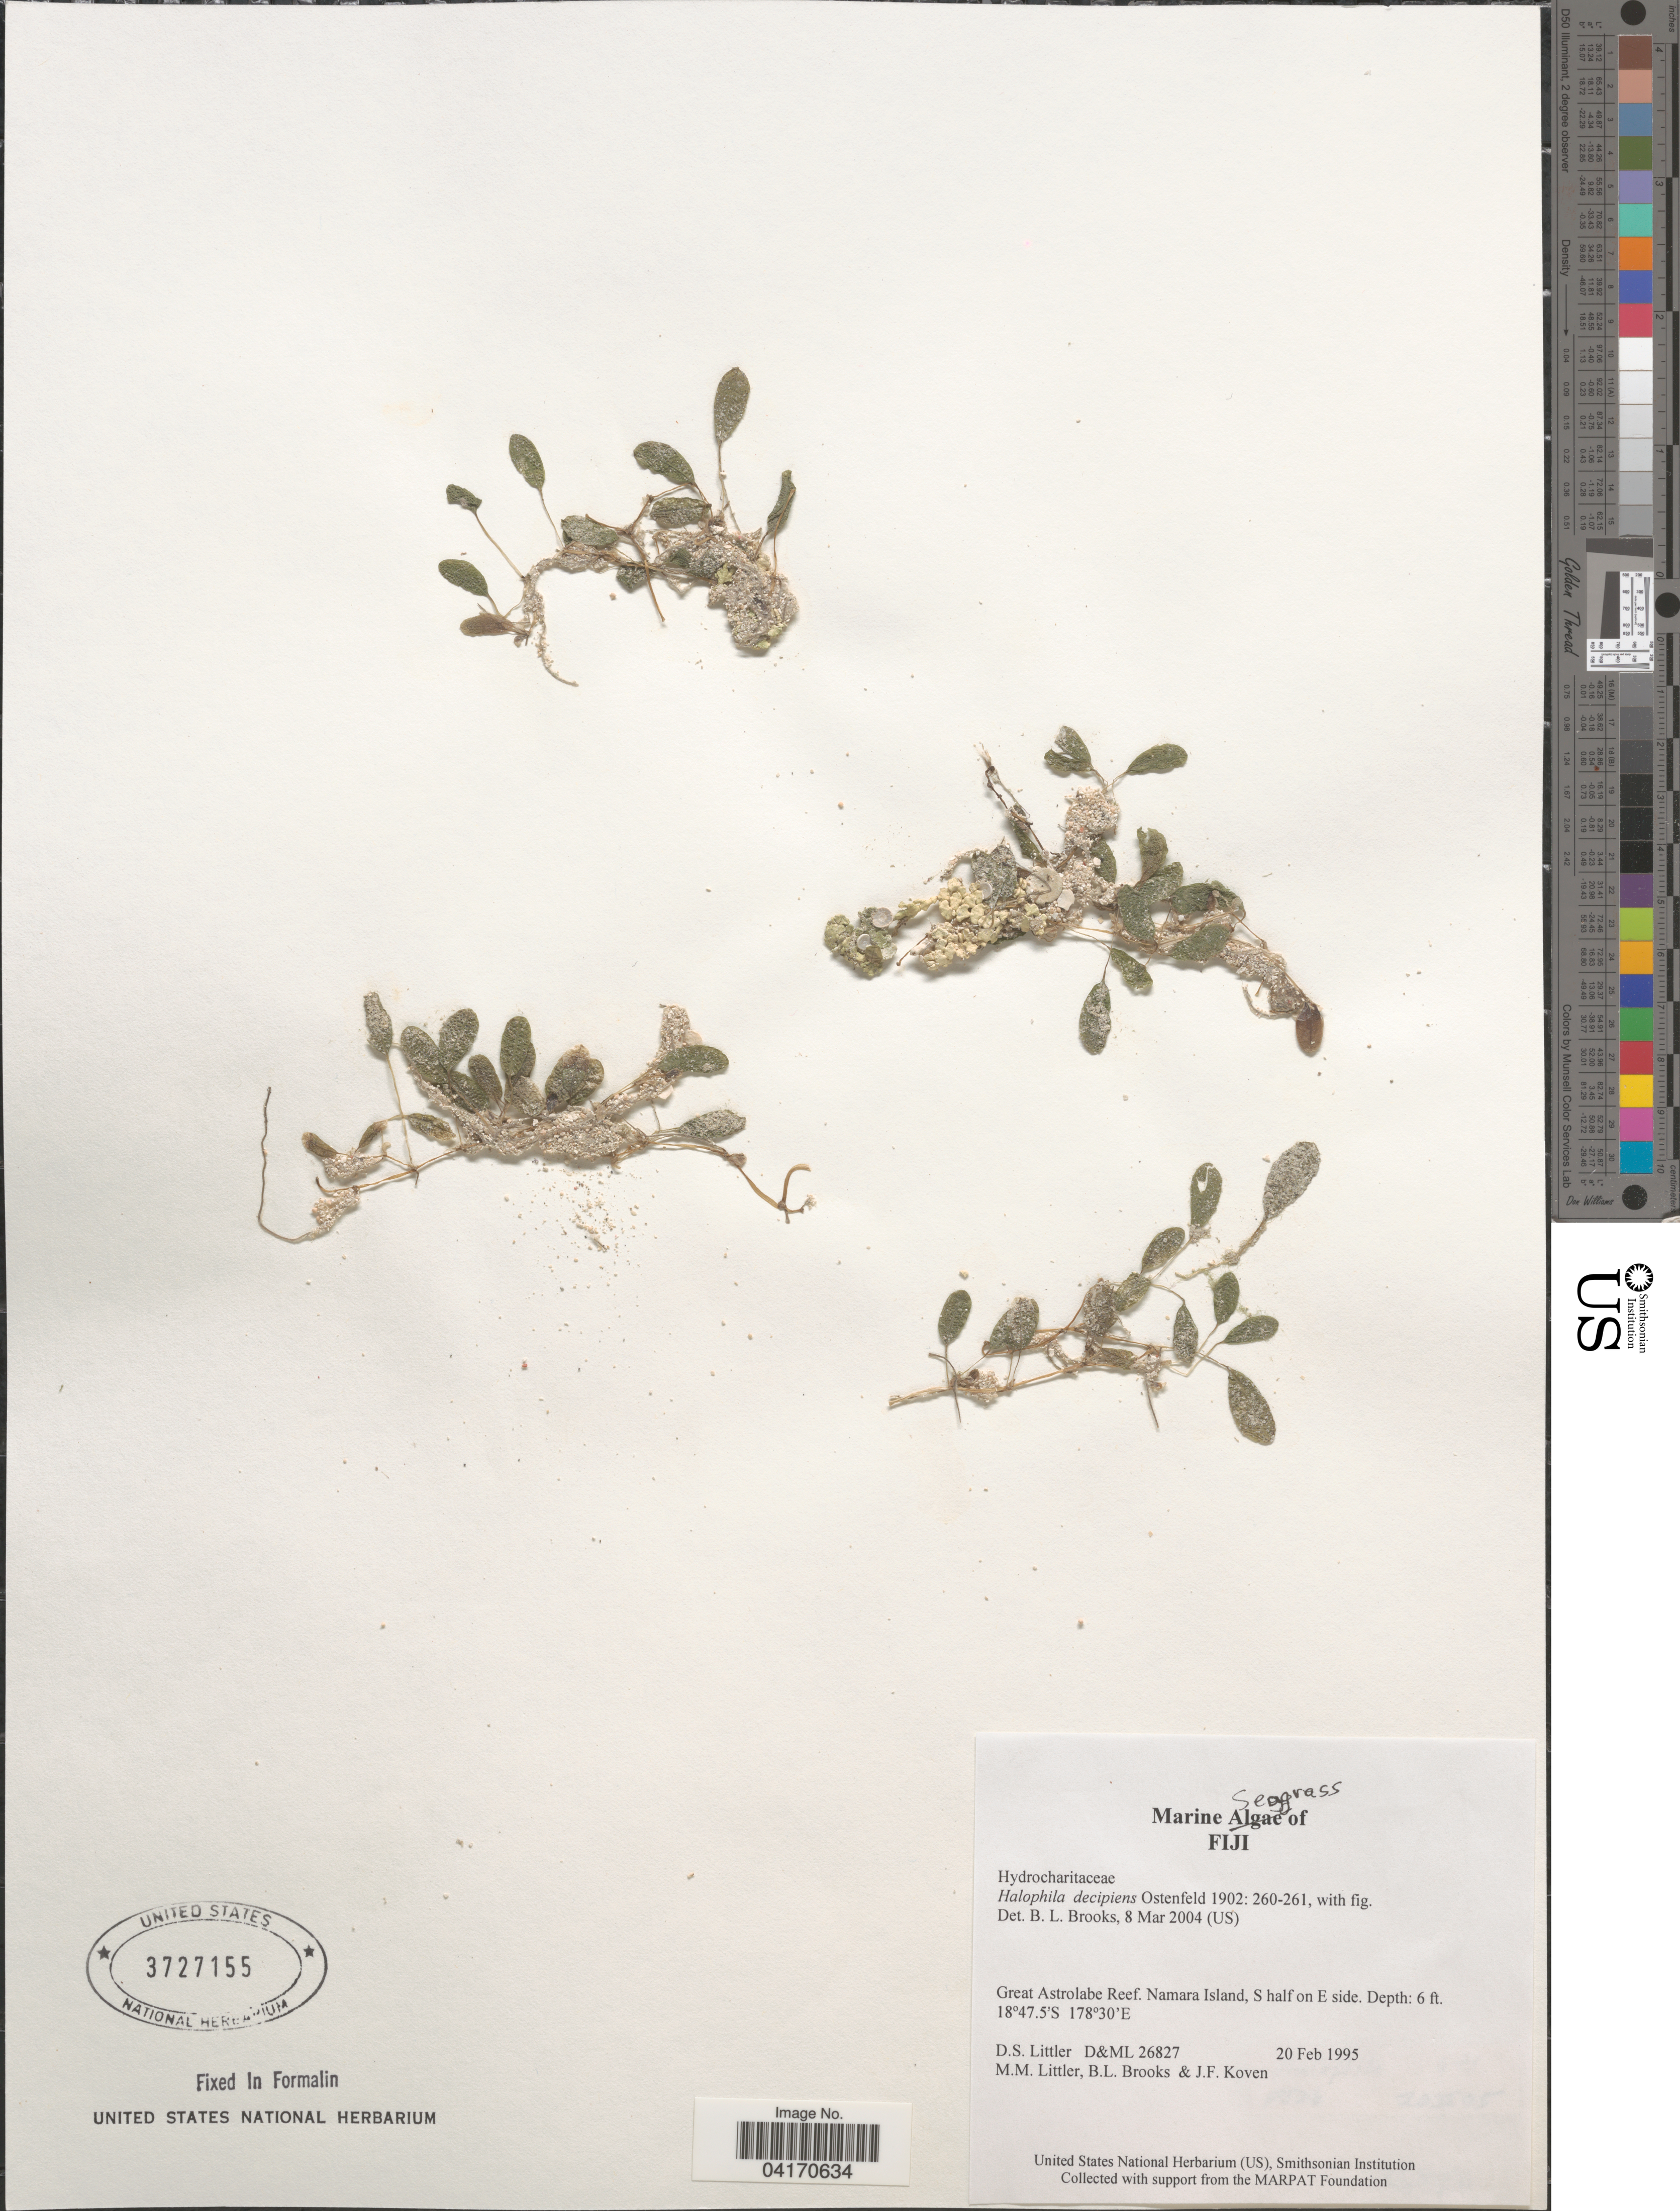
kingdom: Plantae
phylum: Tracheophyta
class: Liliopsida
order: Alismatales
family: Hydrocharitaceae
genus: Halophila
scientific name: Halophila decipiens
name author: Ostenf.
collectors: D. S. Littler, B. Brooks & J. Koven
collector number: D&ML 26827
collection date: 1995-02-20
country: Fiji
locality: Great Astrolabe Reef. Namara Island, S half on E side.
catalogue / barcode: US 3727155